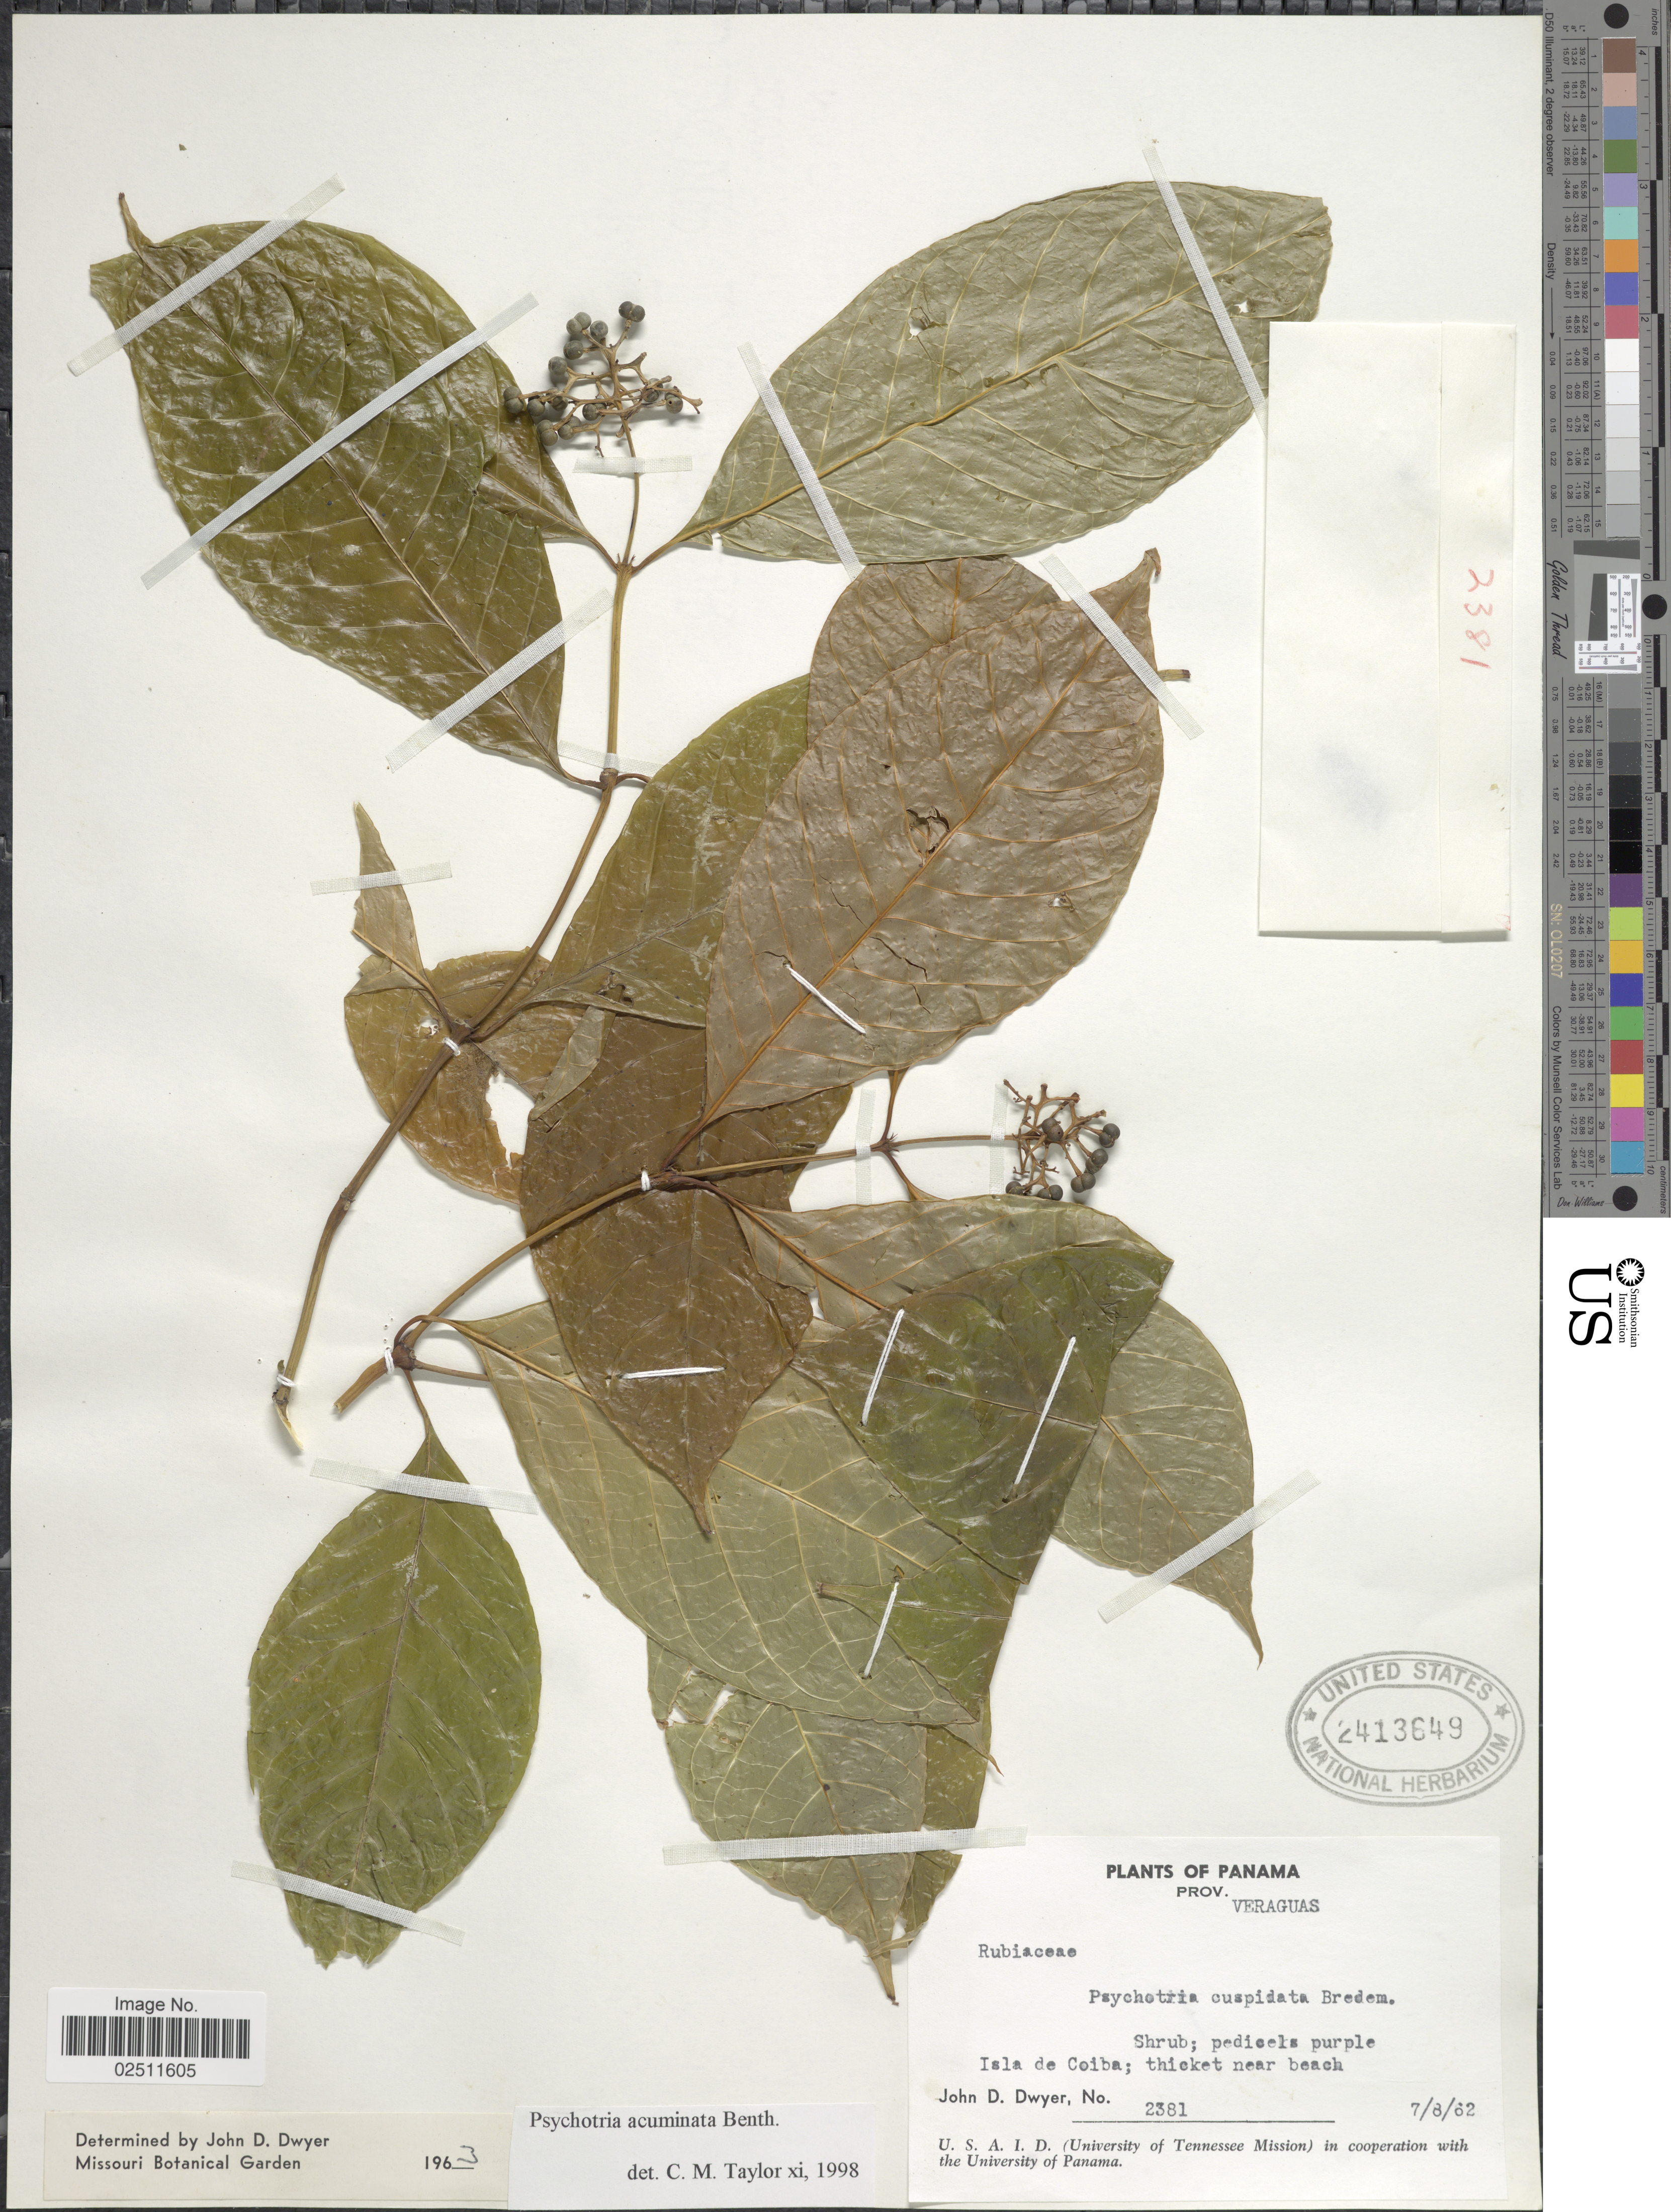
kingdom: Plantae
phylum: Tracheophyta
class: Magnoliopsida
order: Gentianales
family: Rubiaceae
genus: Psychotria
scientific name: Psychotria acuminata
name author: Benth.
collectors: J. D. Dwyer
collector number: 2381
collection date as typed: Transcribed d/m/y: 7/8/62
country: Panama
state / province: Veraguas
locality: Isla de Coiba; thicket near beach.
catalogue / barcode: US 2413649